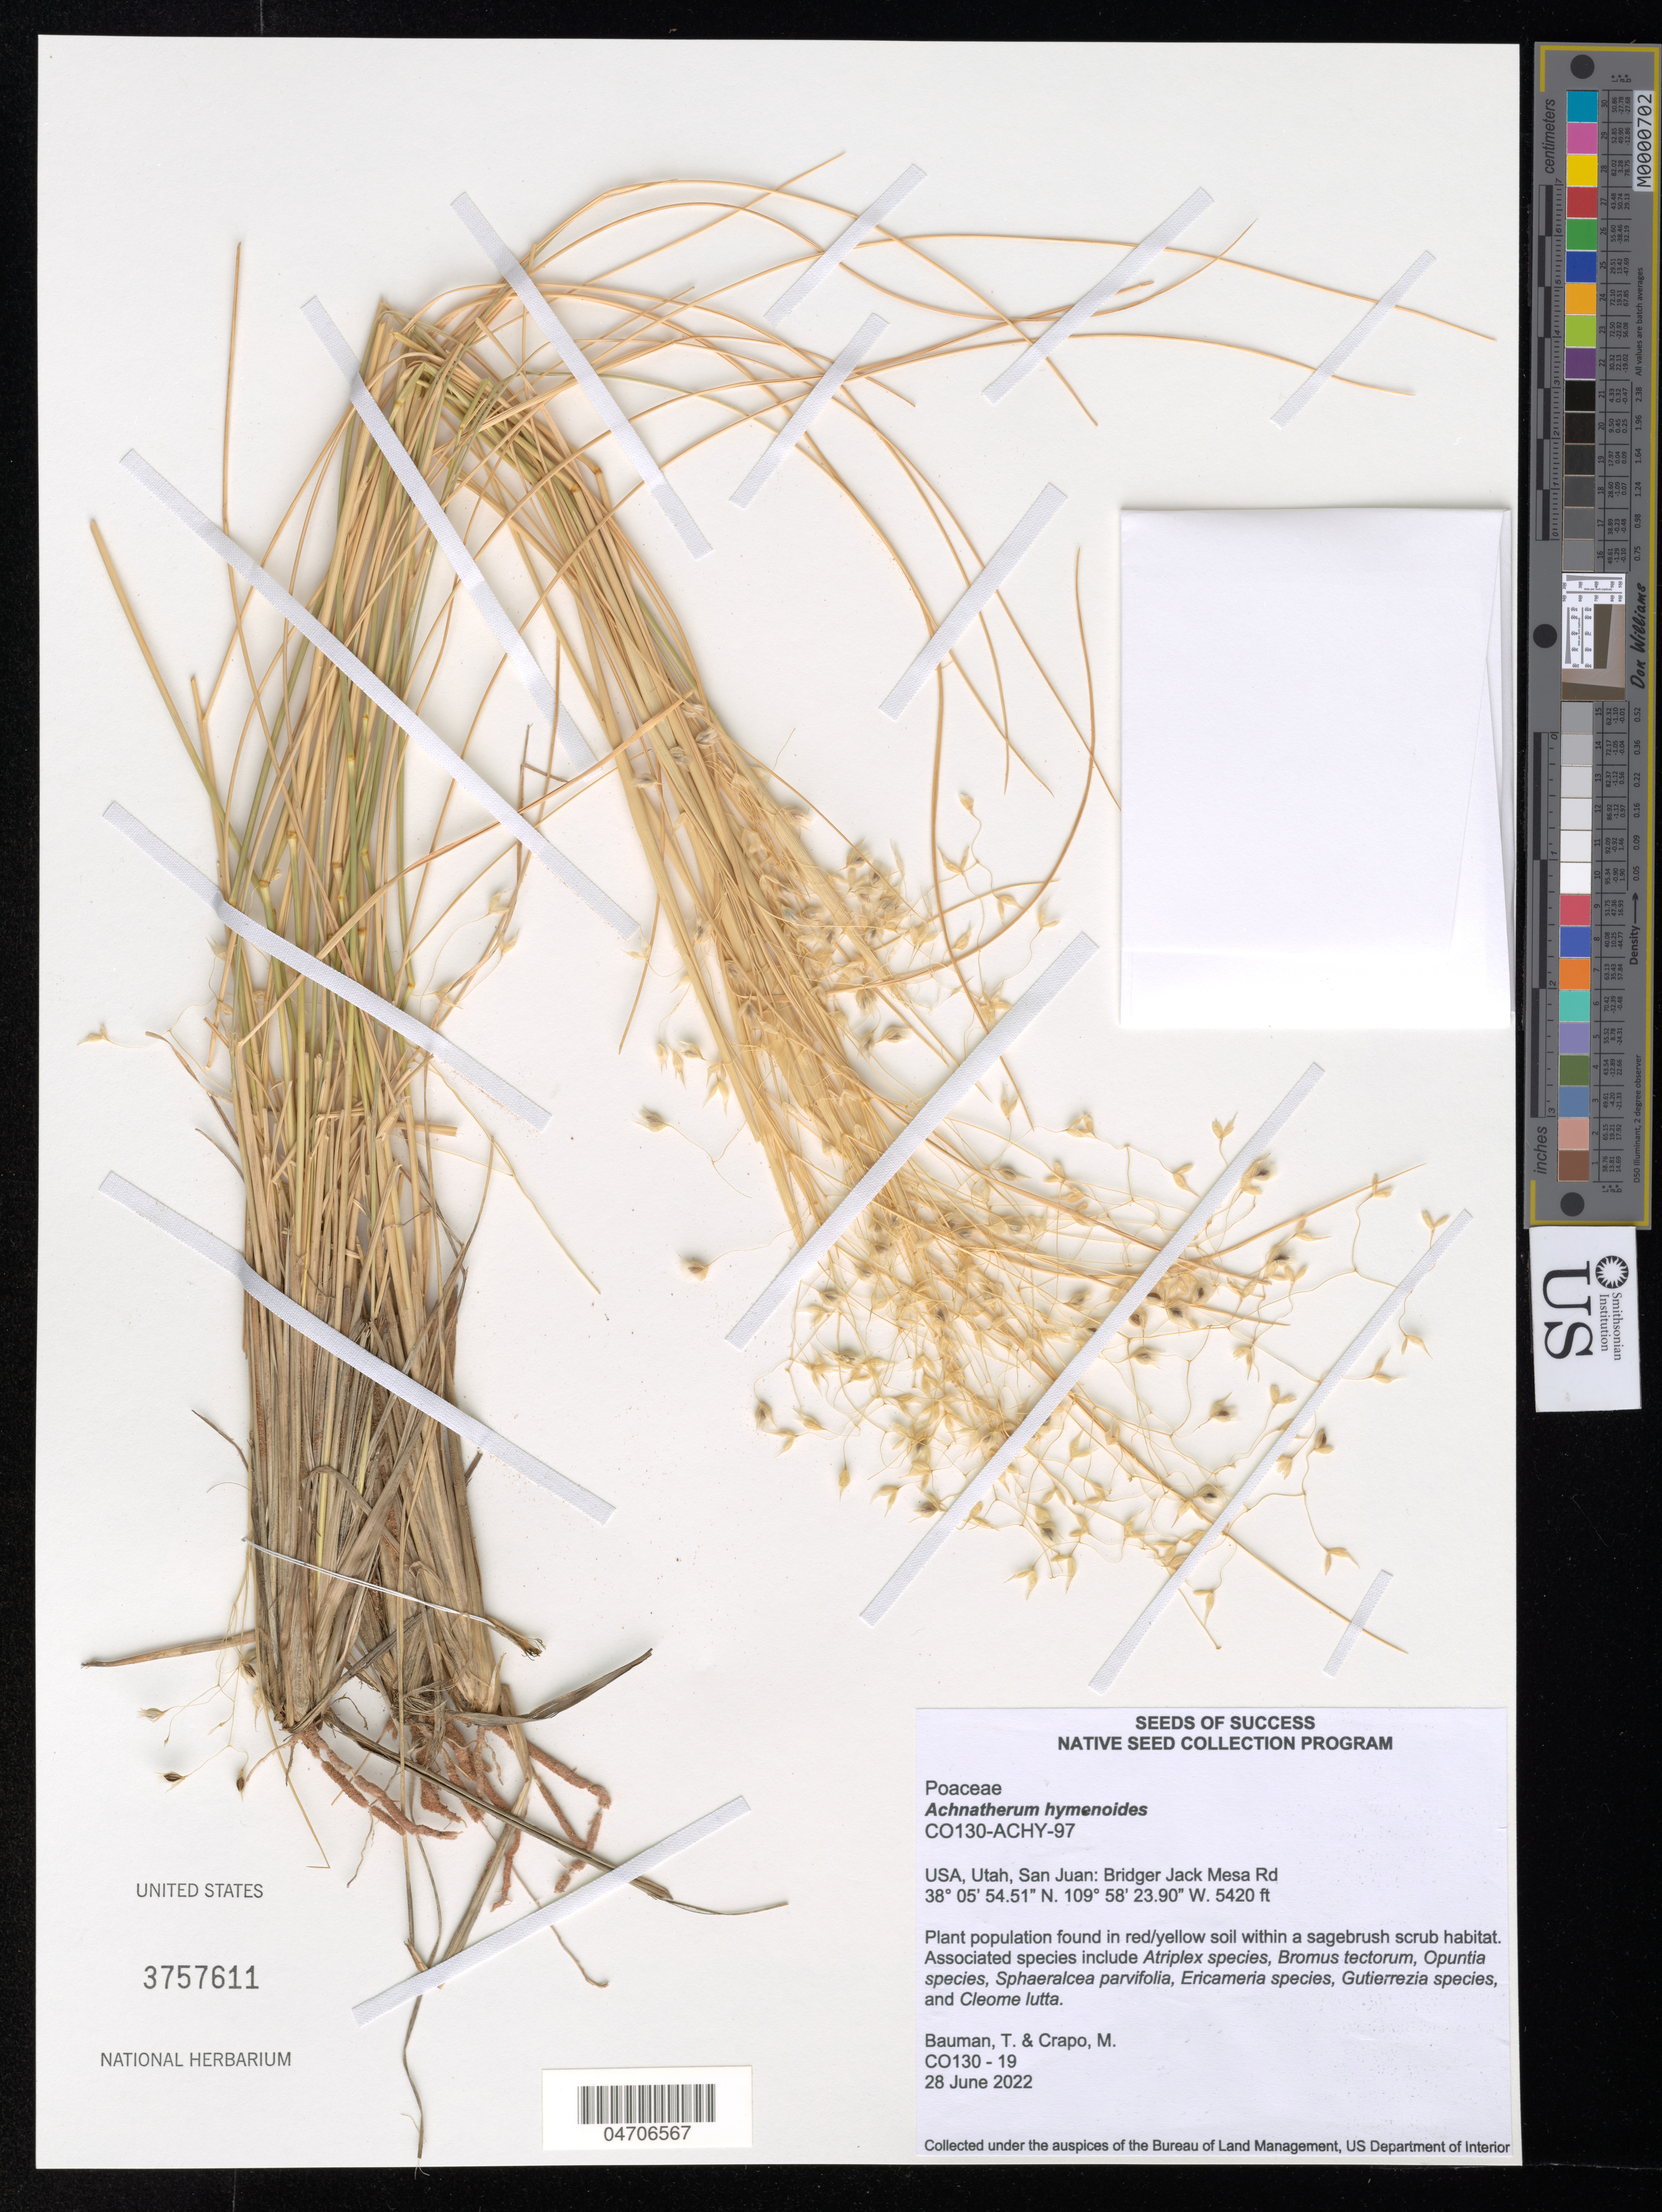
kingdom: Plantae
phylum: Tracheophyta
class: Liliopsida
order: Poales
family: Poaceae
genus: Achnatherum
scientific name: Achnatherum hymenoides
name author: (Roem. & Schult.) Barkworth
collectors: K. Gage & G. Woronow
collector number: CO130-19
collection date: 2022-06-28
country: United States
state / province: Utah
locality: San Juan: Bridger Jack Mesa Rd.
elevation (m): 1652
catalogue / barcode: US 3757611